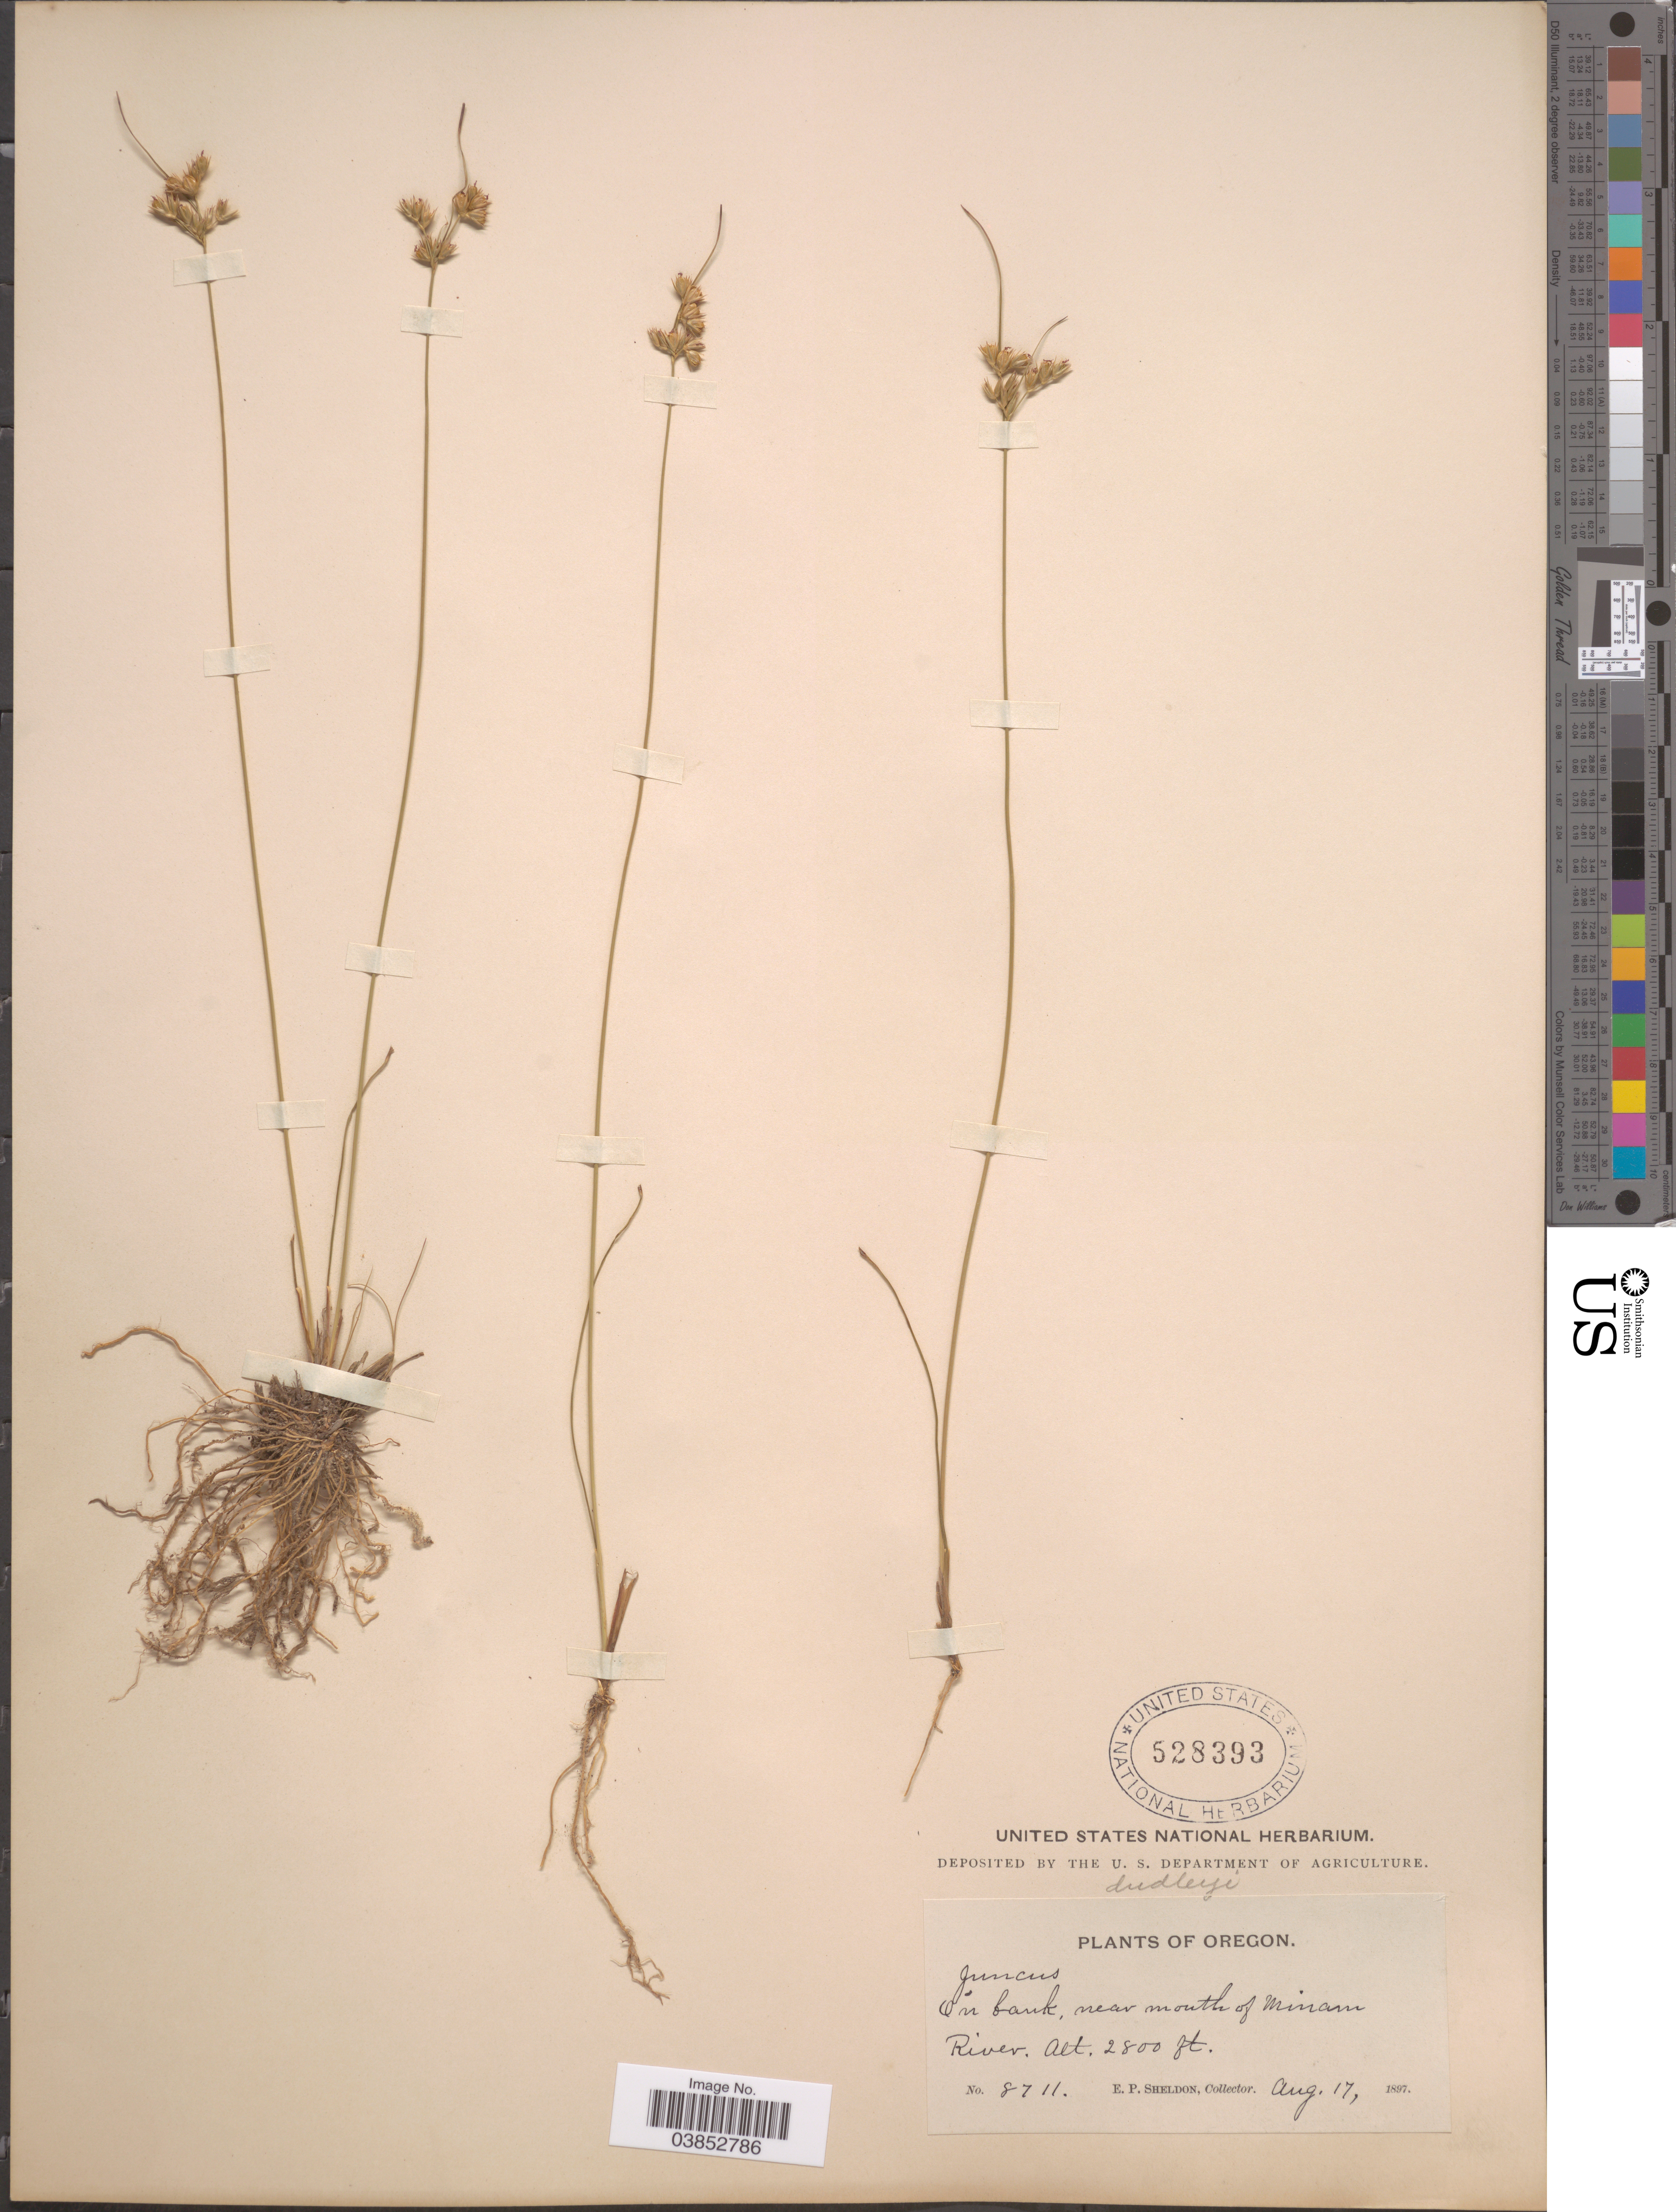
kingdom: Plantae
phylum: Tracheophyta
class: Liliopsida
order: Poales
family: Juncaceae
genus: Juncus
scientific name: Juncus dudleyi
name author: Wiegand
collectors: E. P. Sheldon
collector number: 8711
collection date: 1897-08-17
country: United States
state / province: Oregon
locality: On bank, near mouth of Minam River.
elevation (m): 853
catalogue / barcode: US 528393